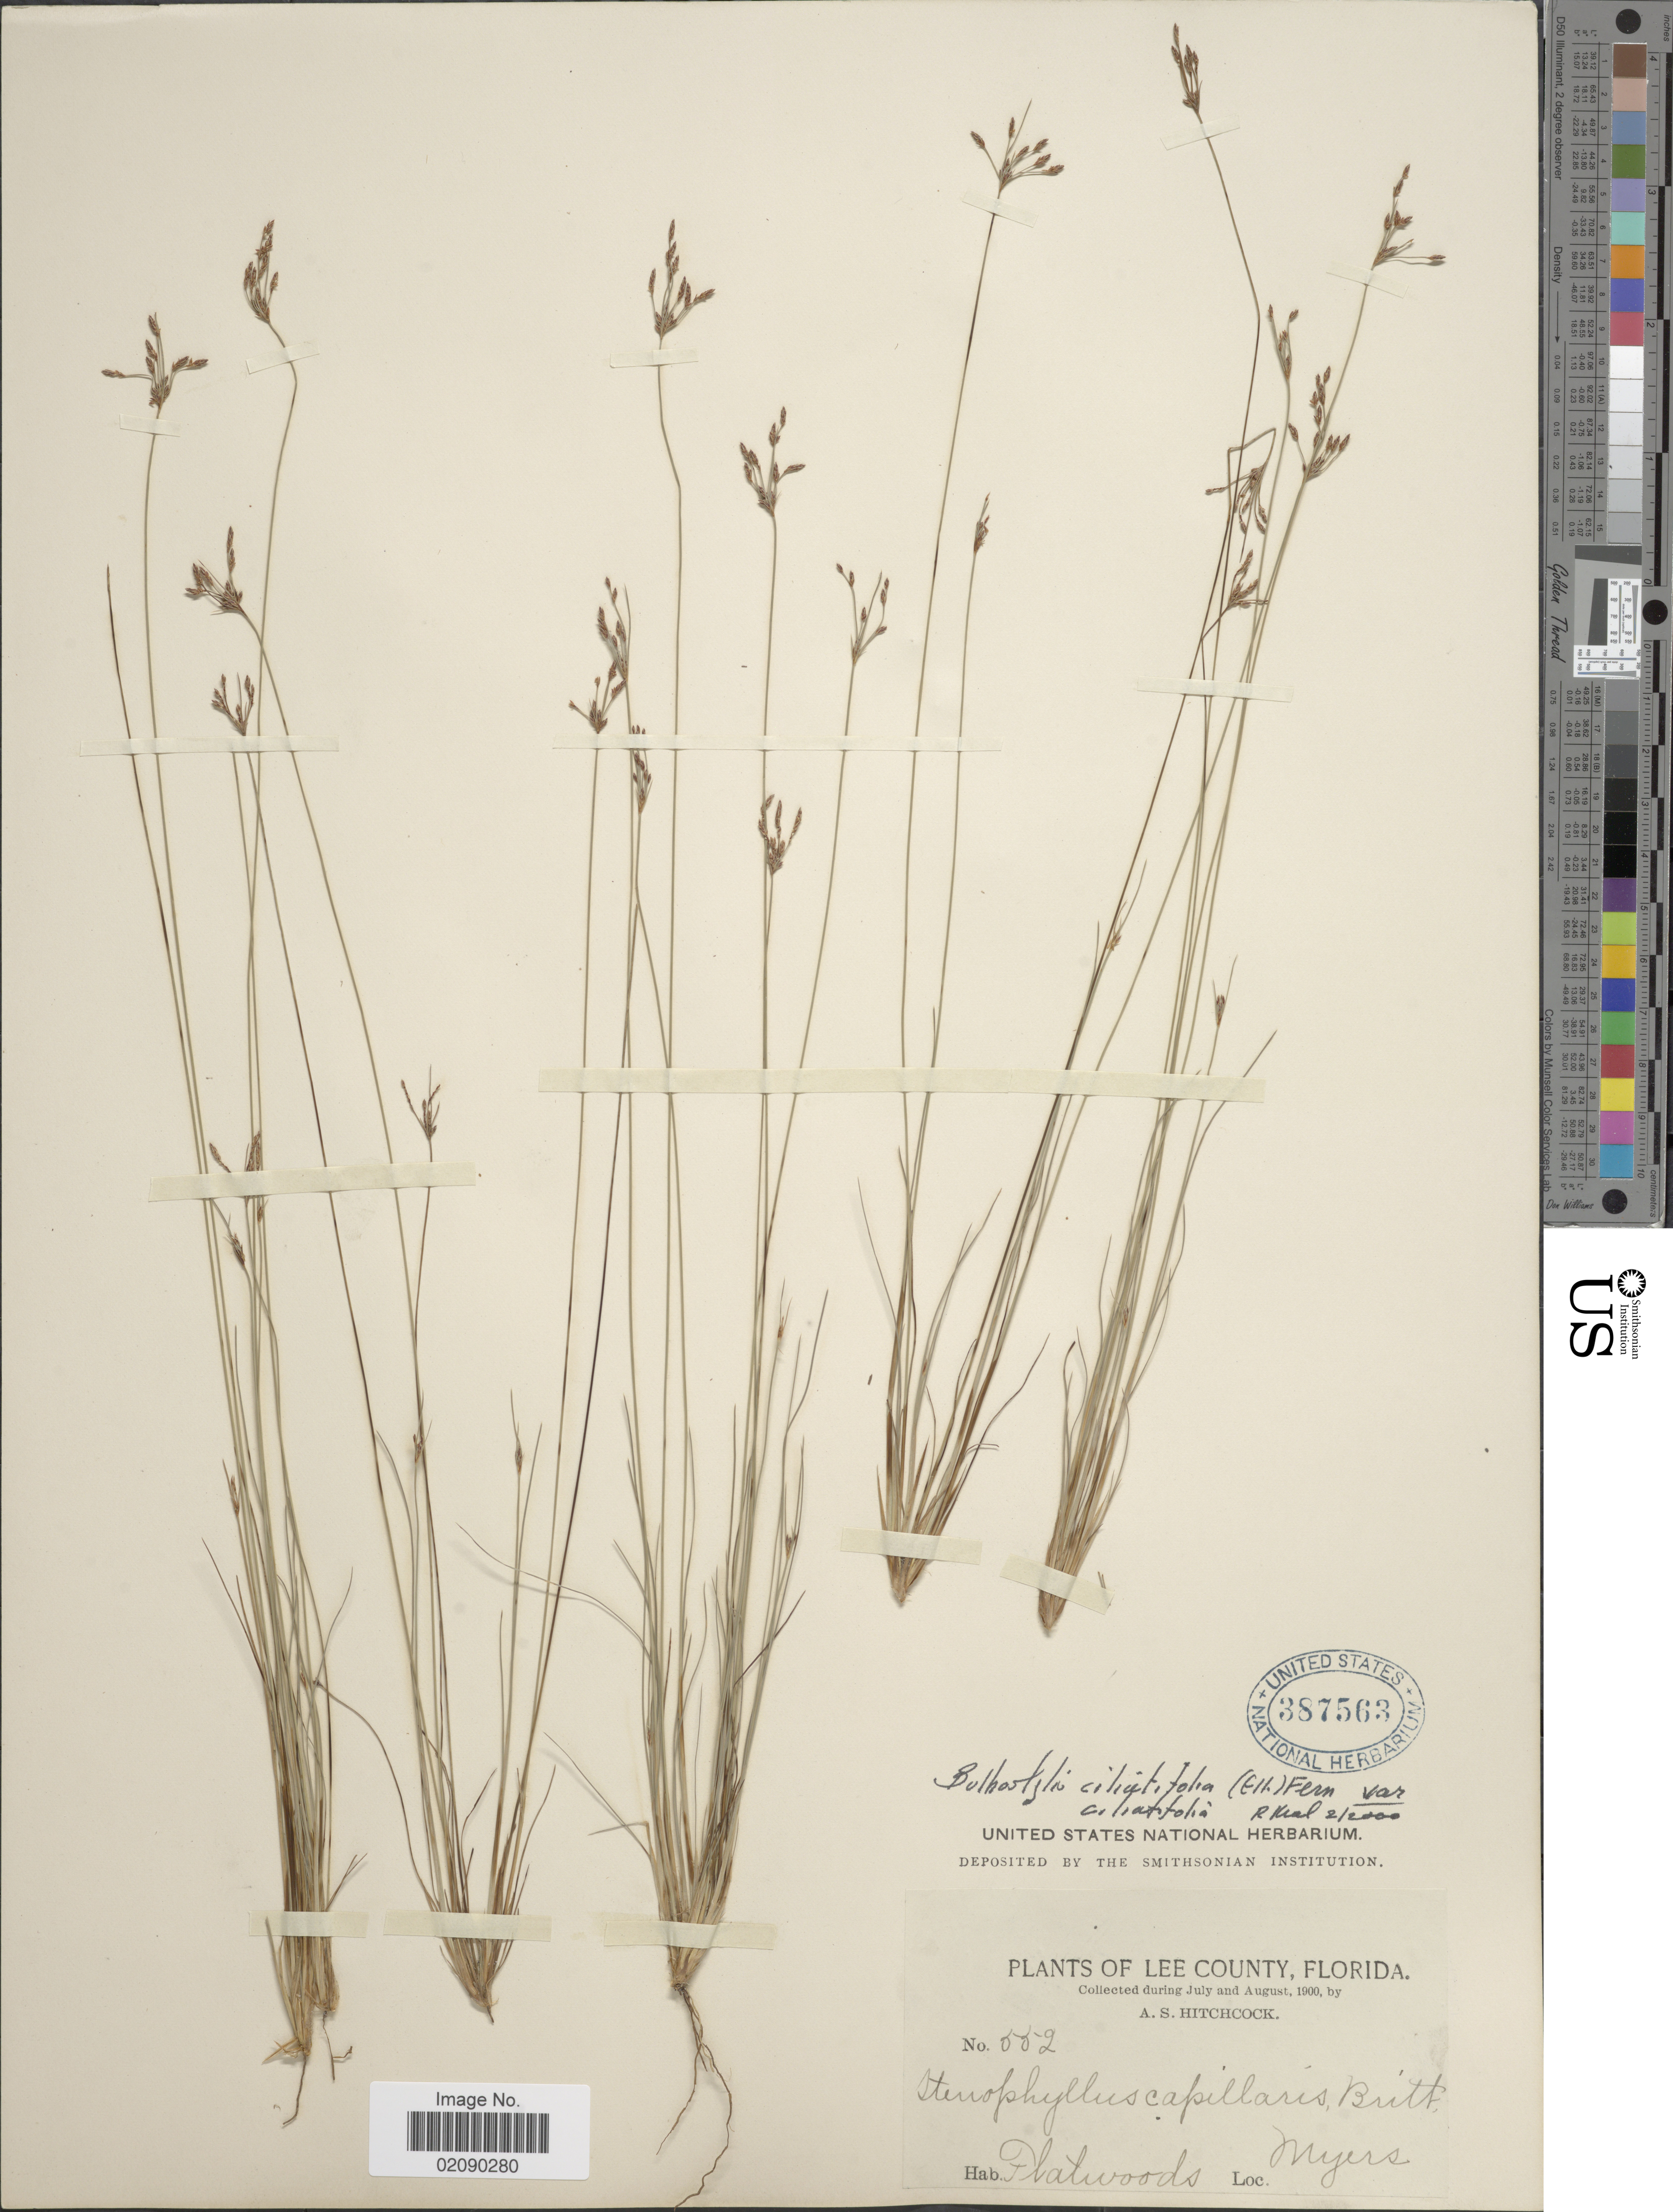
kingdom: Plantae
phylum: Tracheophyta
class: Liliopsida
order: Poales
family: Cyperaceae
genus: Bulbostylis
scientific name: Bulbostylis ciliatifolia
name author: (Elliott) Fernald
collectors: A. S. Hitchcock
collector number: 552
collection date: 1900-07/1900-08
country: United States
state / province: Florida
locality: Lee County. Myers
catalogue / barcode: US 387563